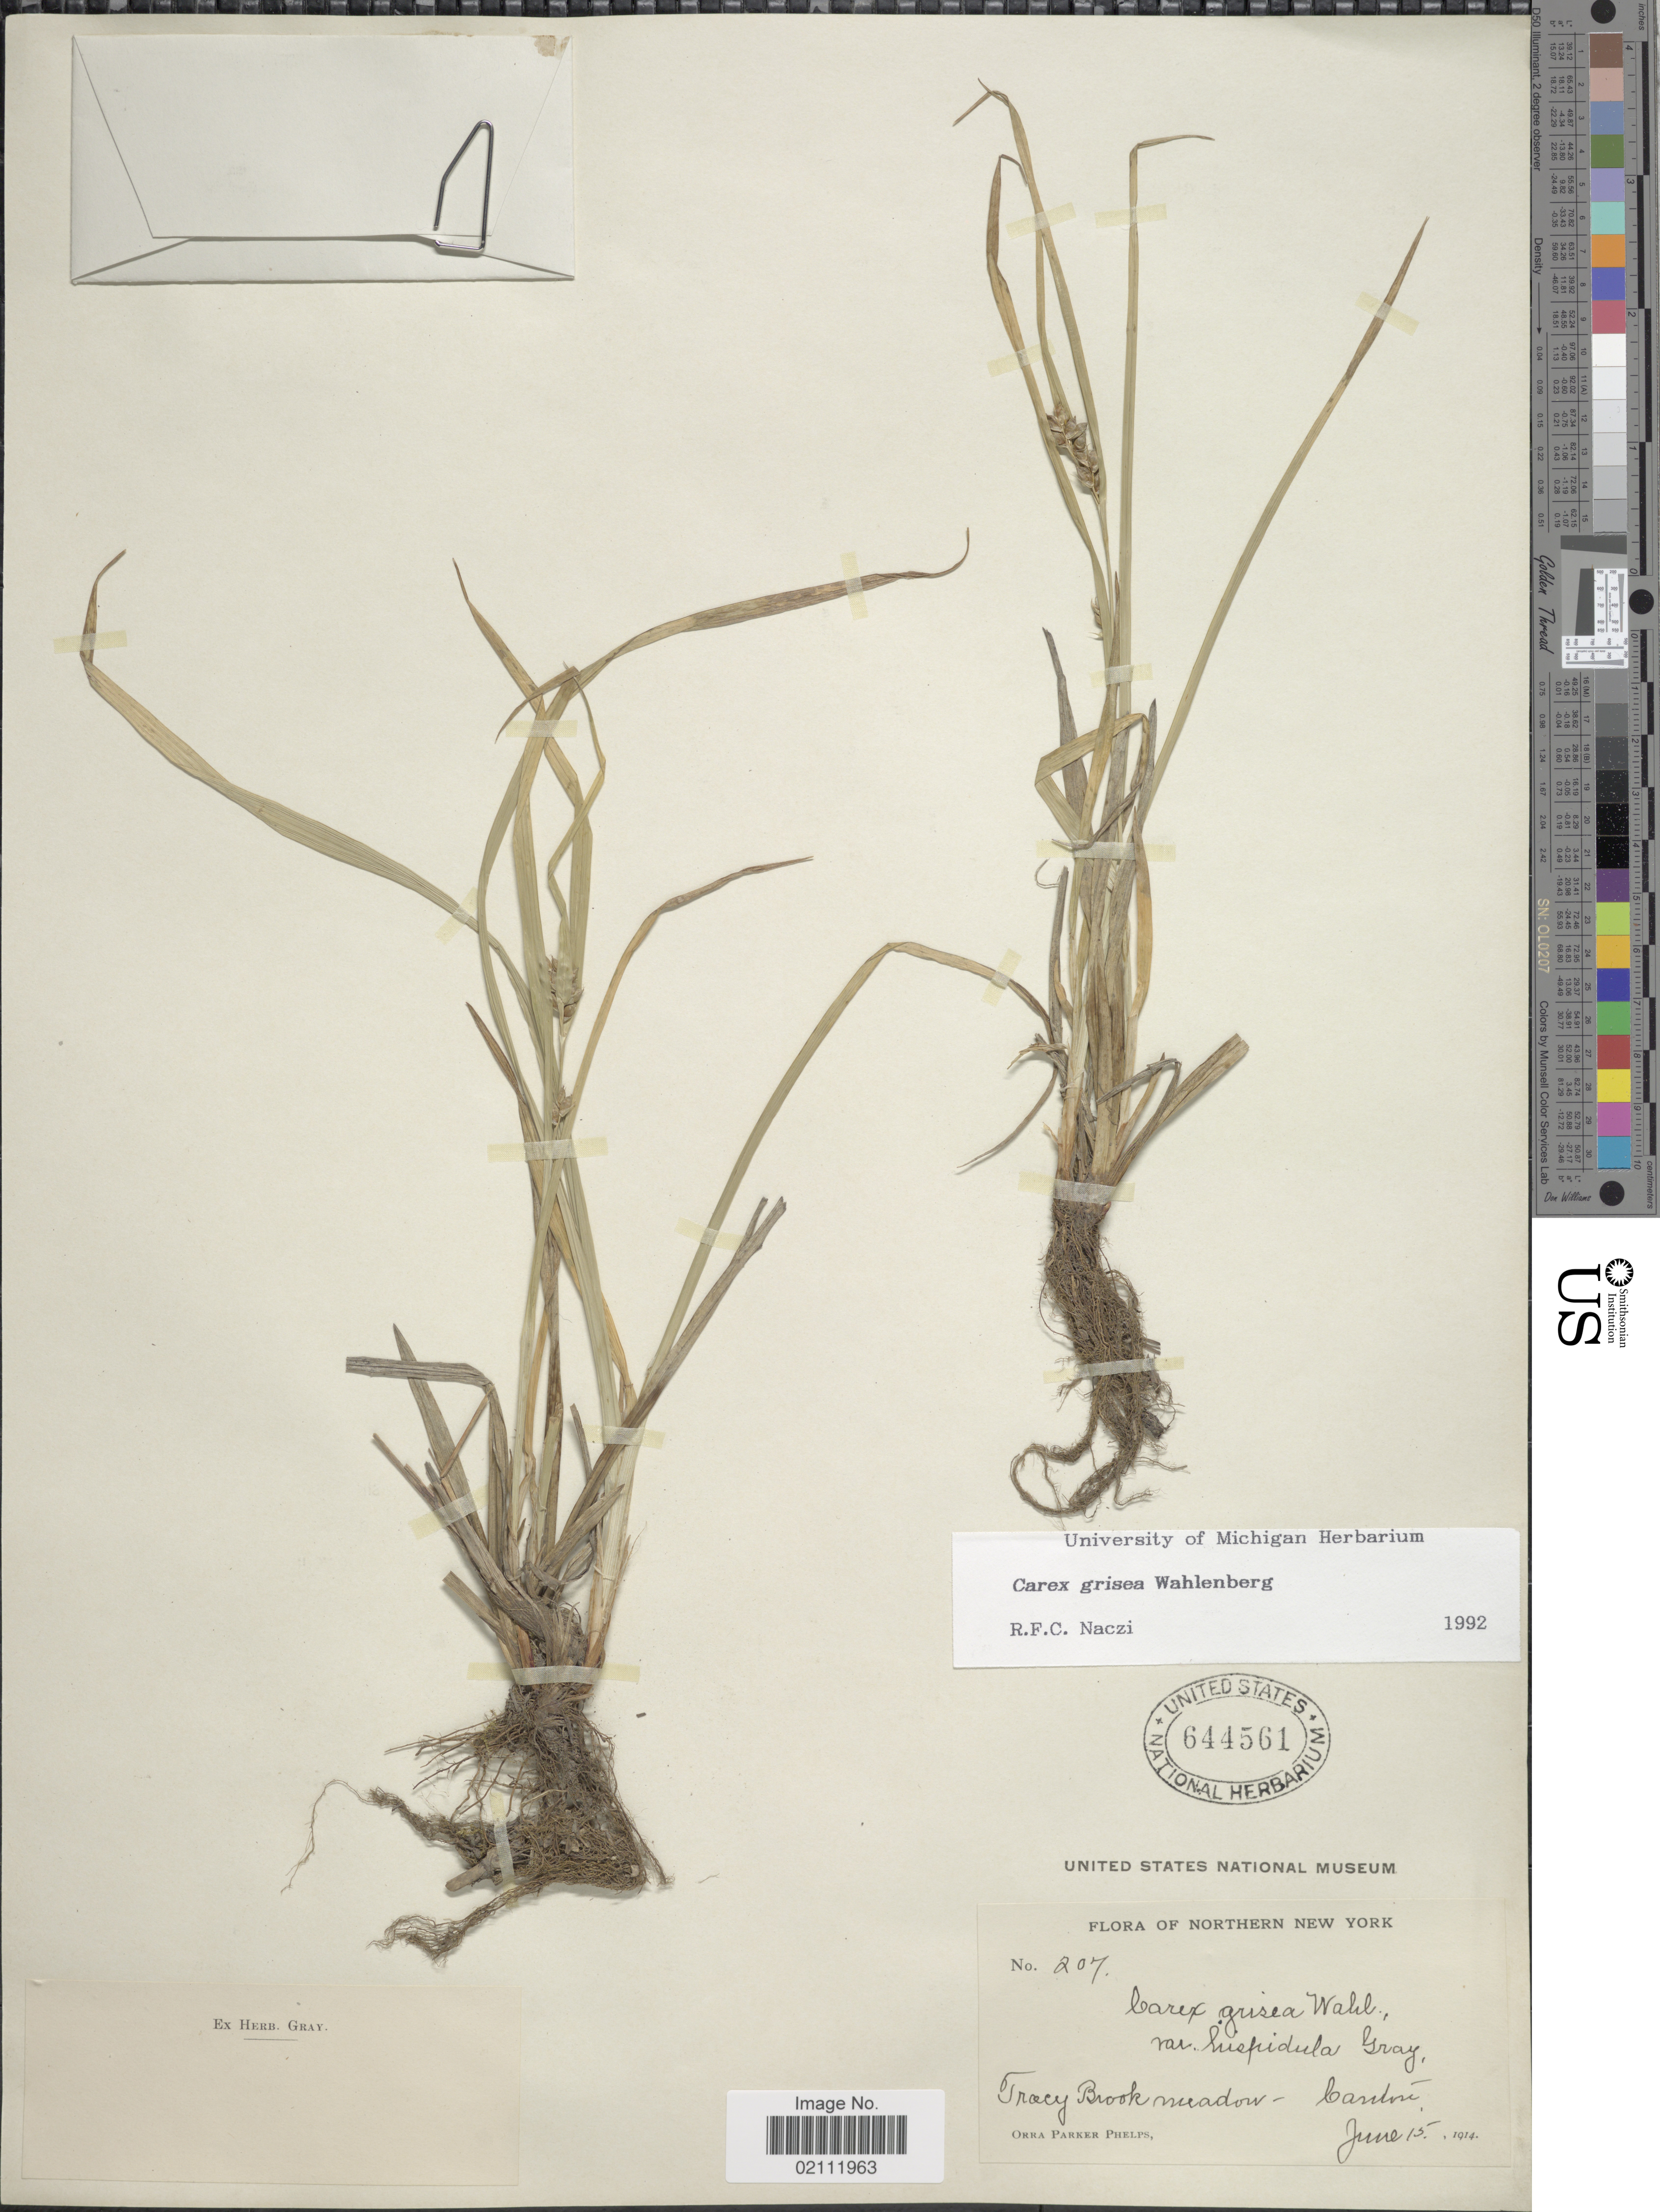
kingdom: Plantae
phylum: Tracheophyta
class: Liliopsida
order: Poales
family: Cyperaceae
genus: Carex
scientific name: Carex grisea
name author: Wahlenb.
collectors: O. P. Phelps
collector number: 207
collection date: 1914-06-15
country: United States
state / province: New York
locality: Northern New York. Tracy Brook meadow - Canton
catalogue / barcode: US 644561